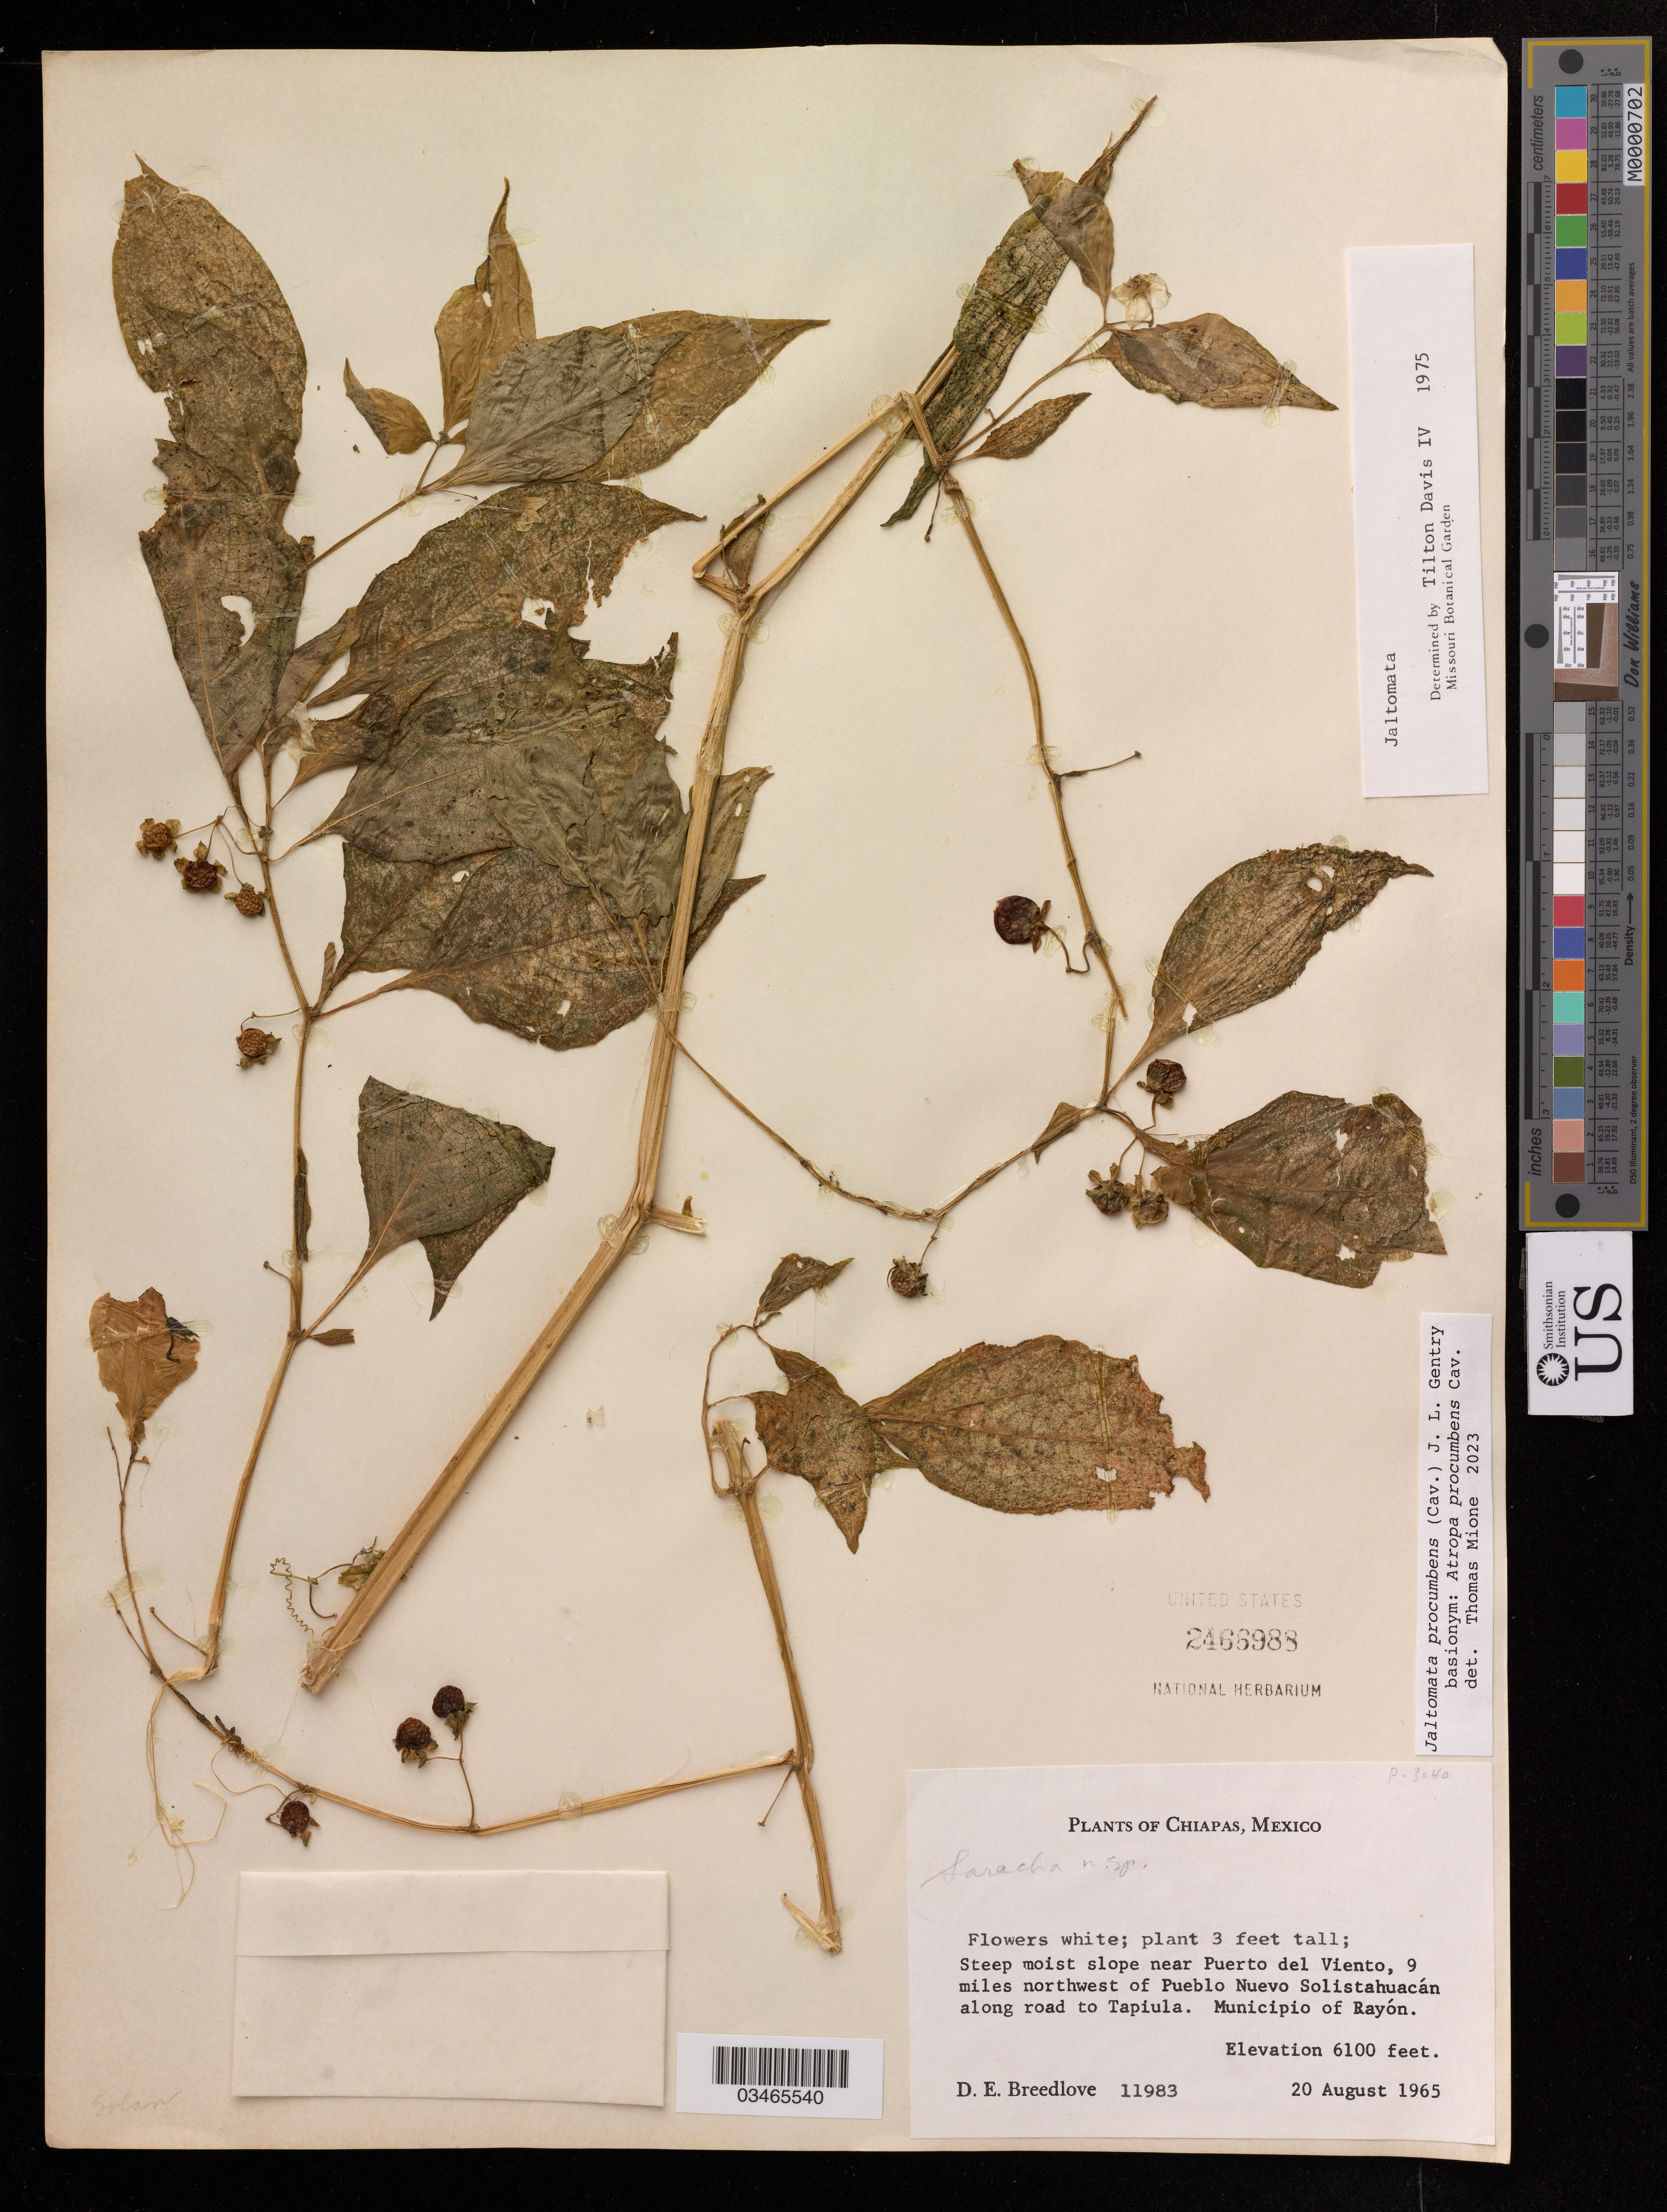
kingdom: Plantae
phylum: Tracheophyta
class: Magnoliopsida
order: Solanales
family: Solanaceae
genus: Jaltomata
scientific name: Jaltomata procumbens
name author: (Cav.) J.L. Gentry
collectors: D. Breedlove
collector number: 11983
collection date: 1965-08-20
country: Mexico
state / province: Chiapas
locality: Steep moist slope near Puerto del Viento, 9 miles northwest of Pueblo Nuevo Solistahuacán along road to Tapiula. Municipio of Rayón.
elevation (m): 1859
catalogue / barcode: US 2466988